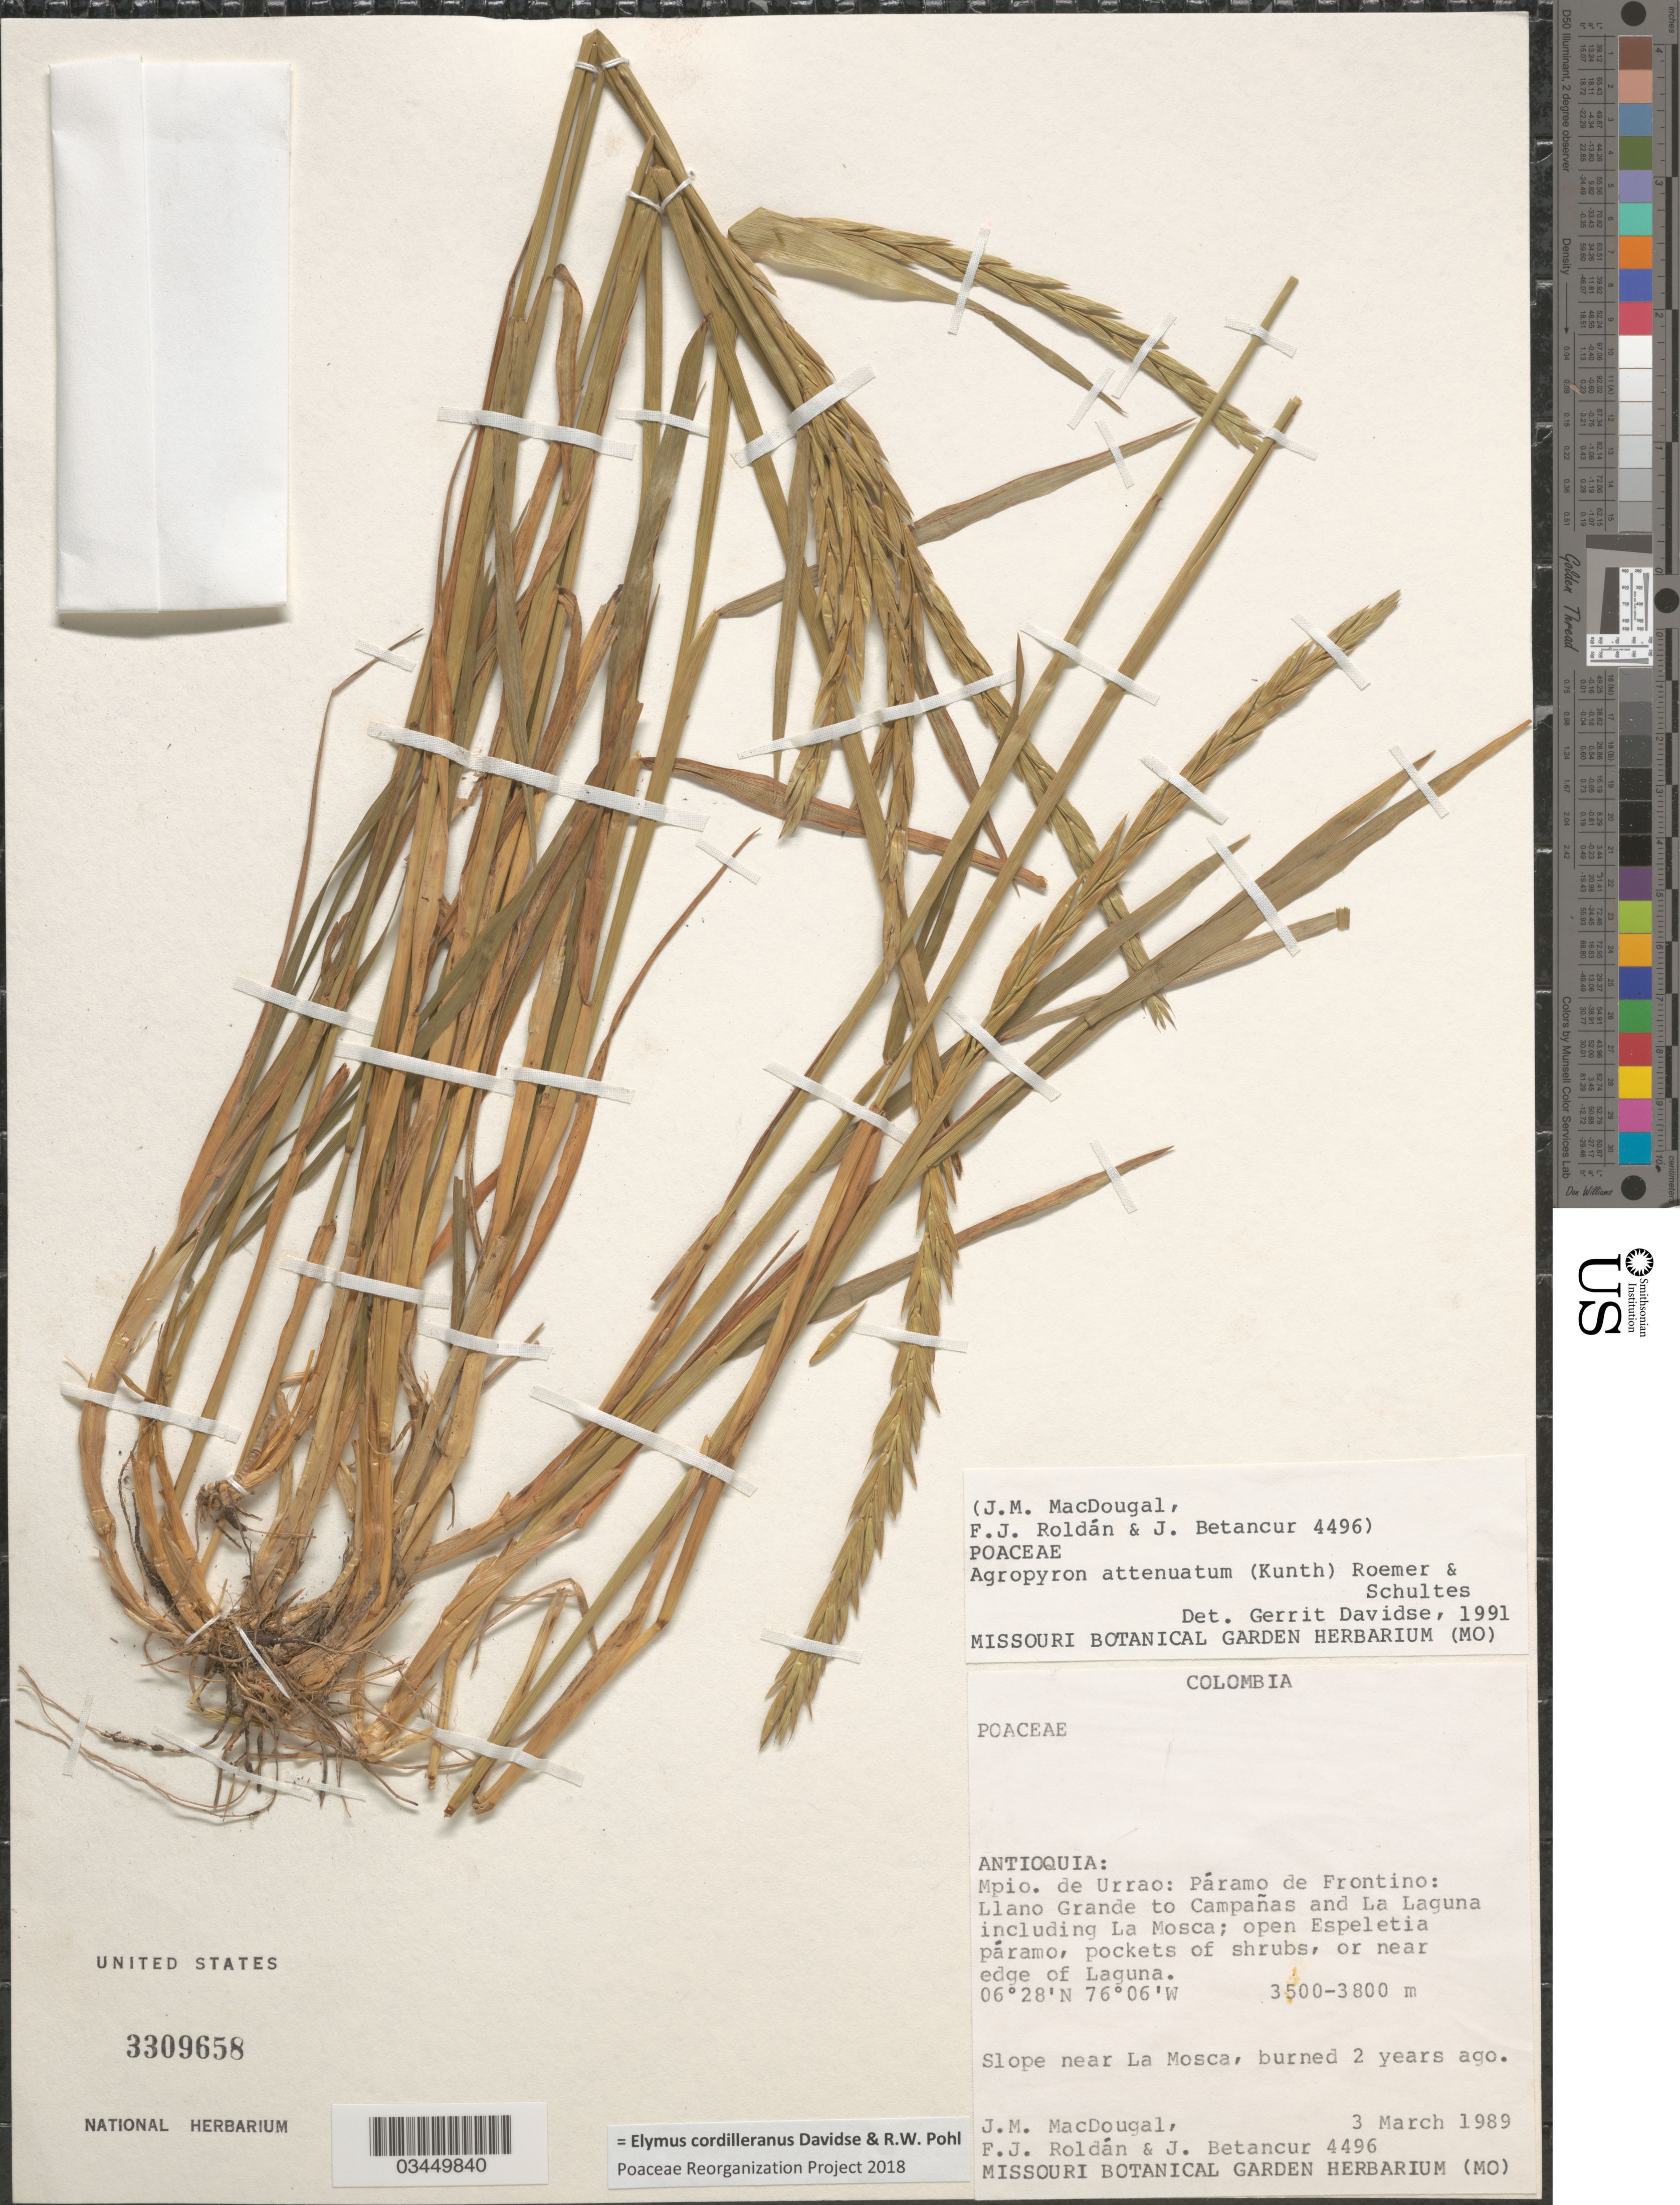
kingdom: Plantae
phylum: Tracheophyta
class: Liliopsida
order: Poales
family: Poaceae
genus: Elymus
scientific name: Elymus cordilleranus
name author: Davidse & R.W. Pohl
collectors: J. M. MacDougal, F. J. Roldán & J. Betancur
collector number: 4496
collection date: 1989-03-03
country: Colombia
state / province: Antioquia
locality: Mpio. de Urrao: Páramo de Frontino: Llano Grande to Campañas and La Laguna including La Mosca.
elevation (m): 3500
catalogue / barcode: US 3309658